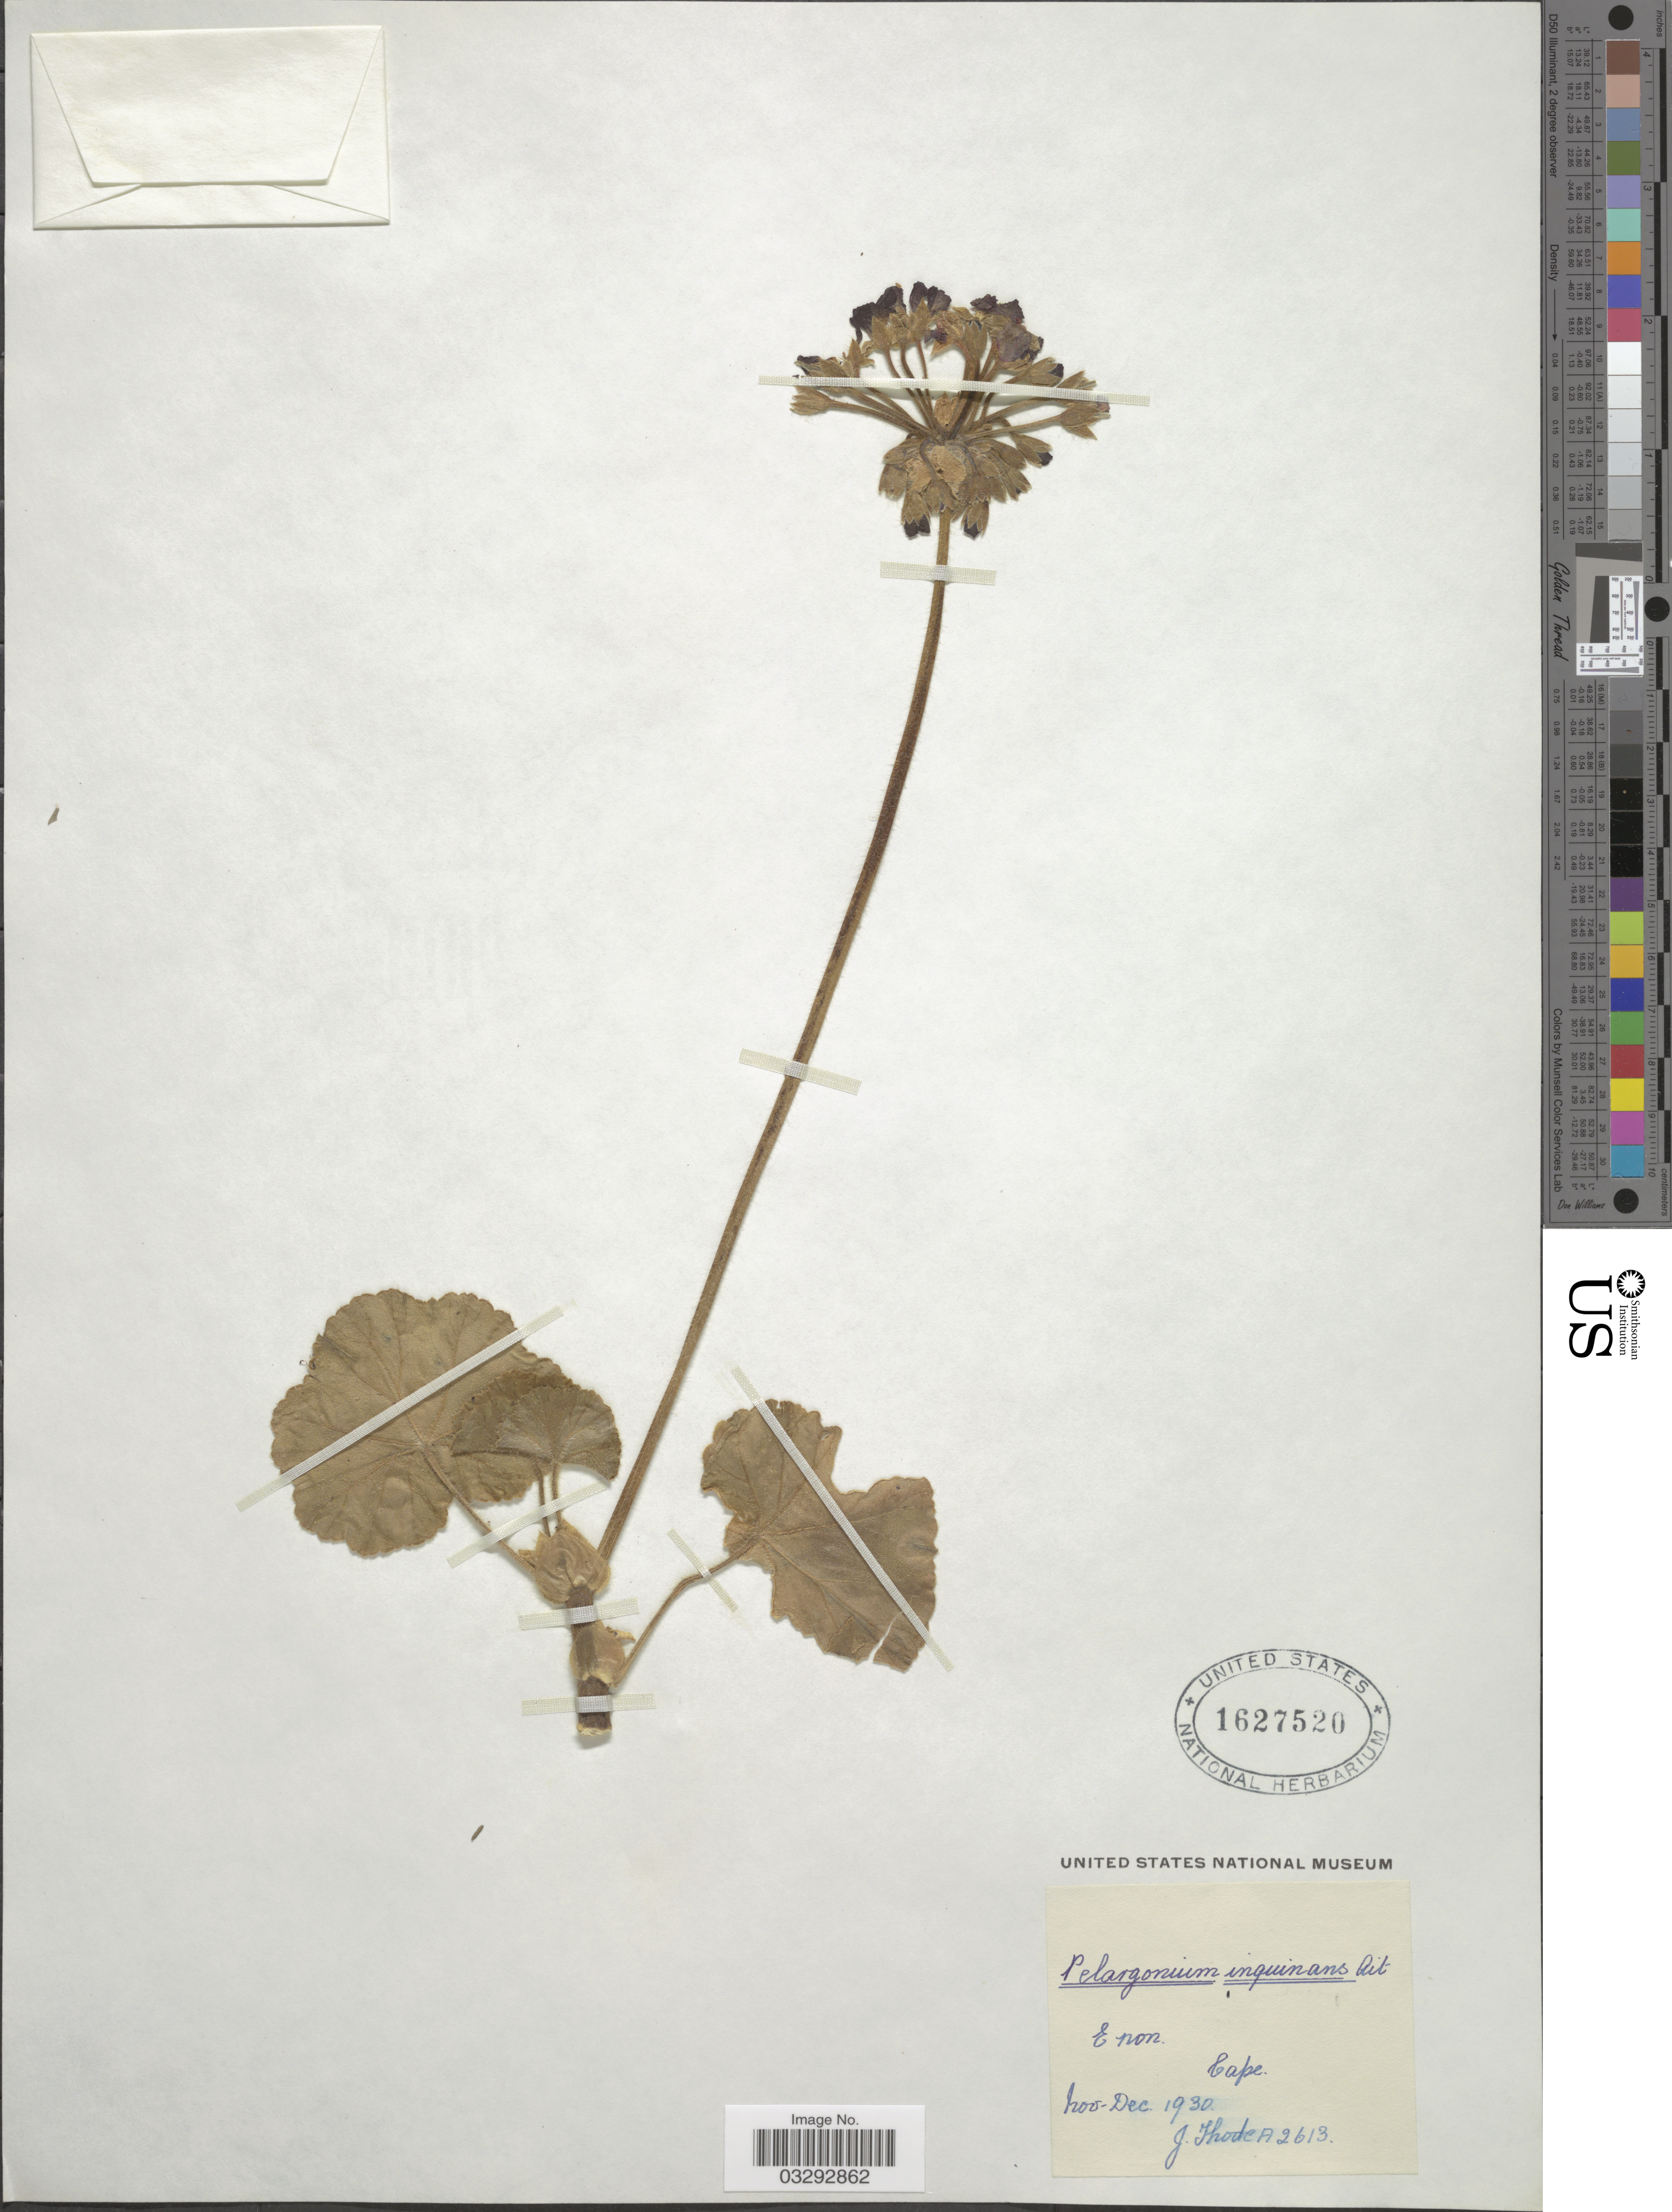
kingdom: Plantae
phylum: Tracheophyta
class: Magnoliopsida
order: Geraniales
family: Geraniaceae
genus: Pelargonium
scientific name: Pelargonium inquinans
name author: (L.) L'Hér.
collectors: J. Thode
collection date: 1930-11/1930-12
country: South Africa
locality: Enon, Cape.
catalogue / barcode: US 1627520